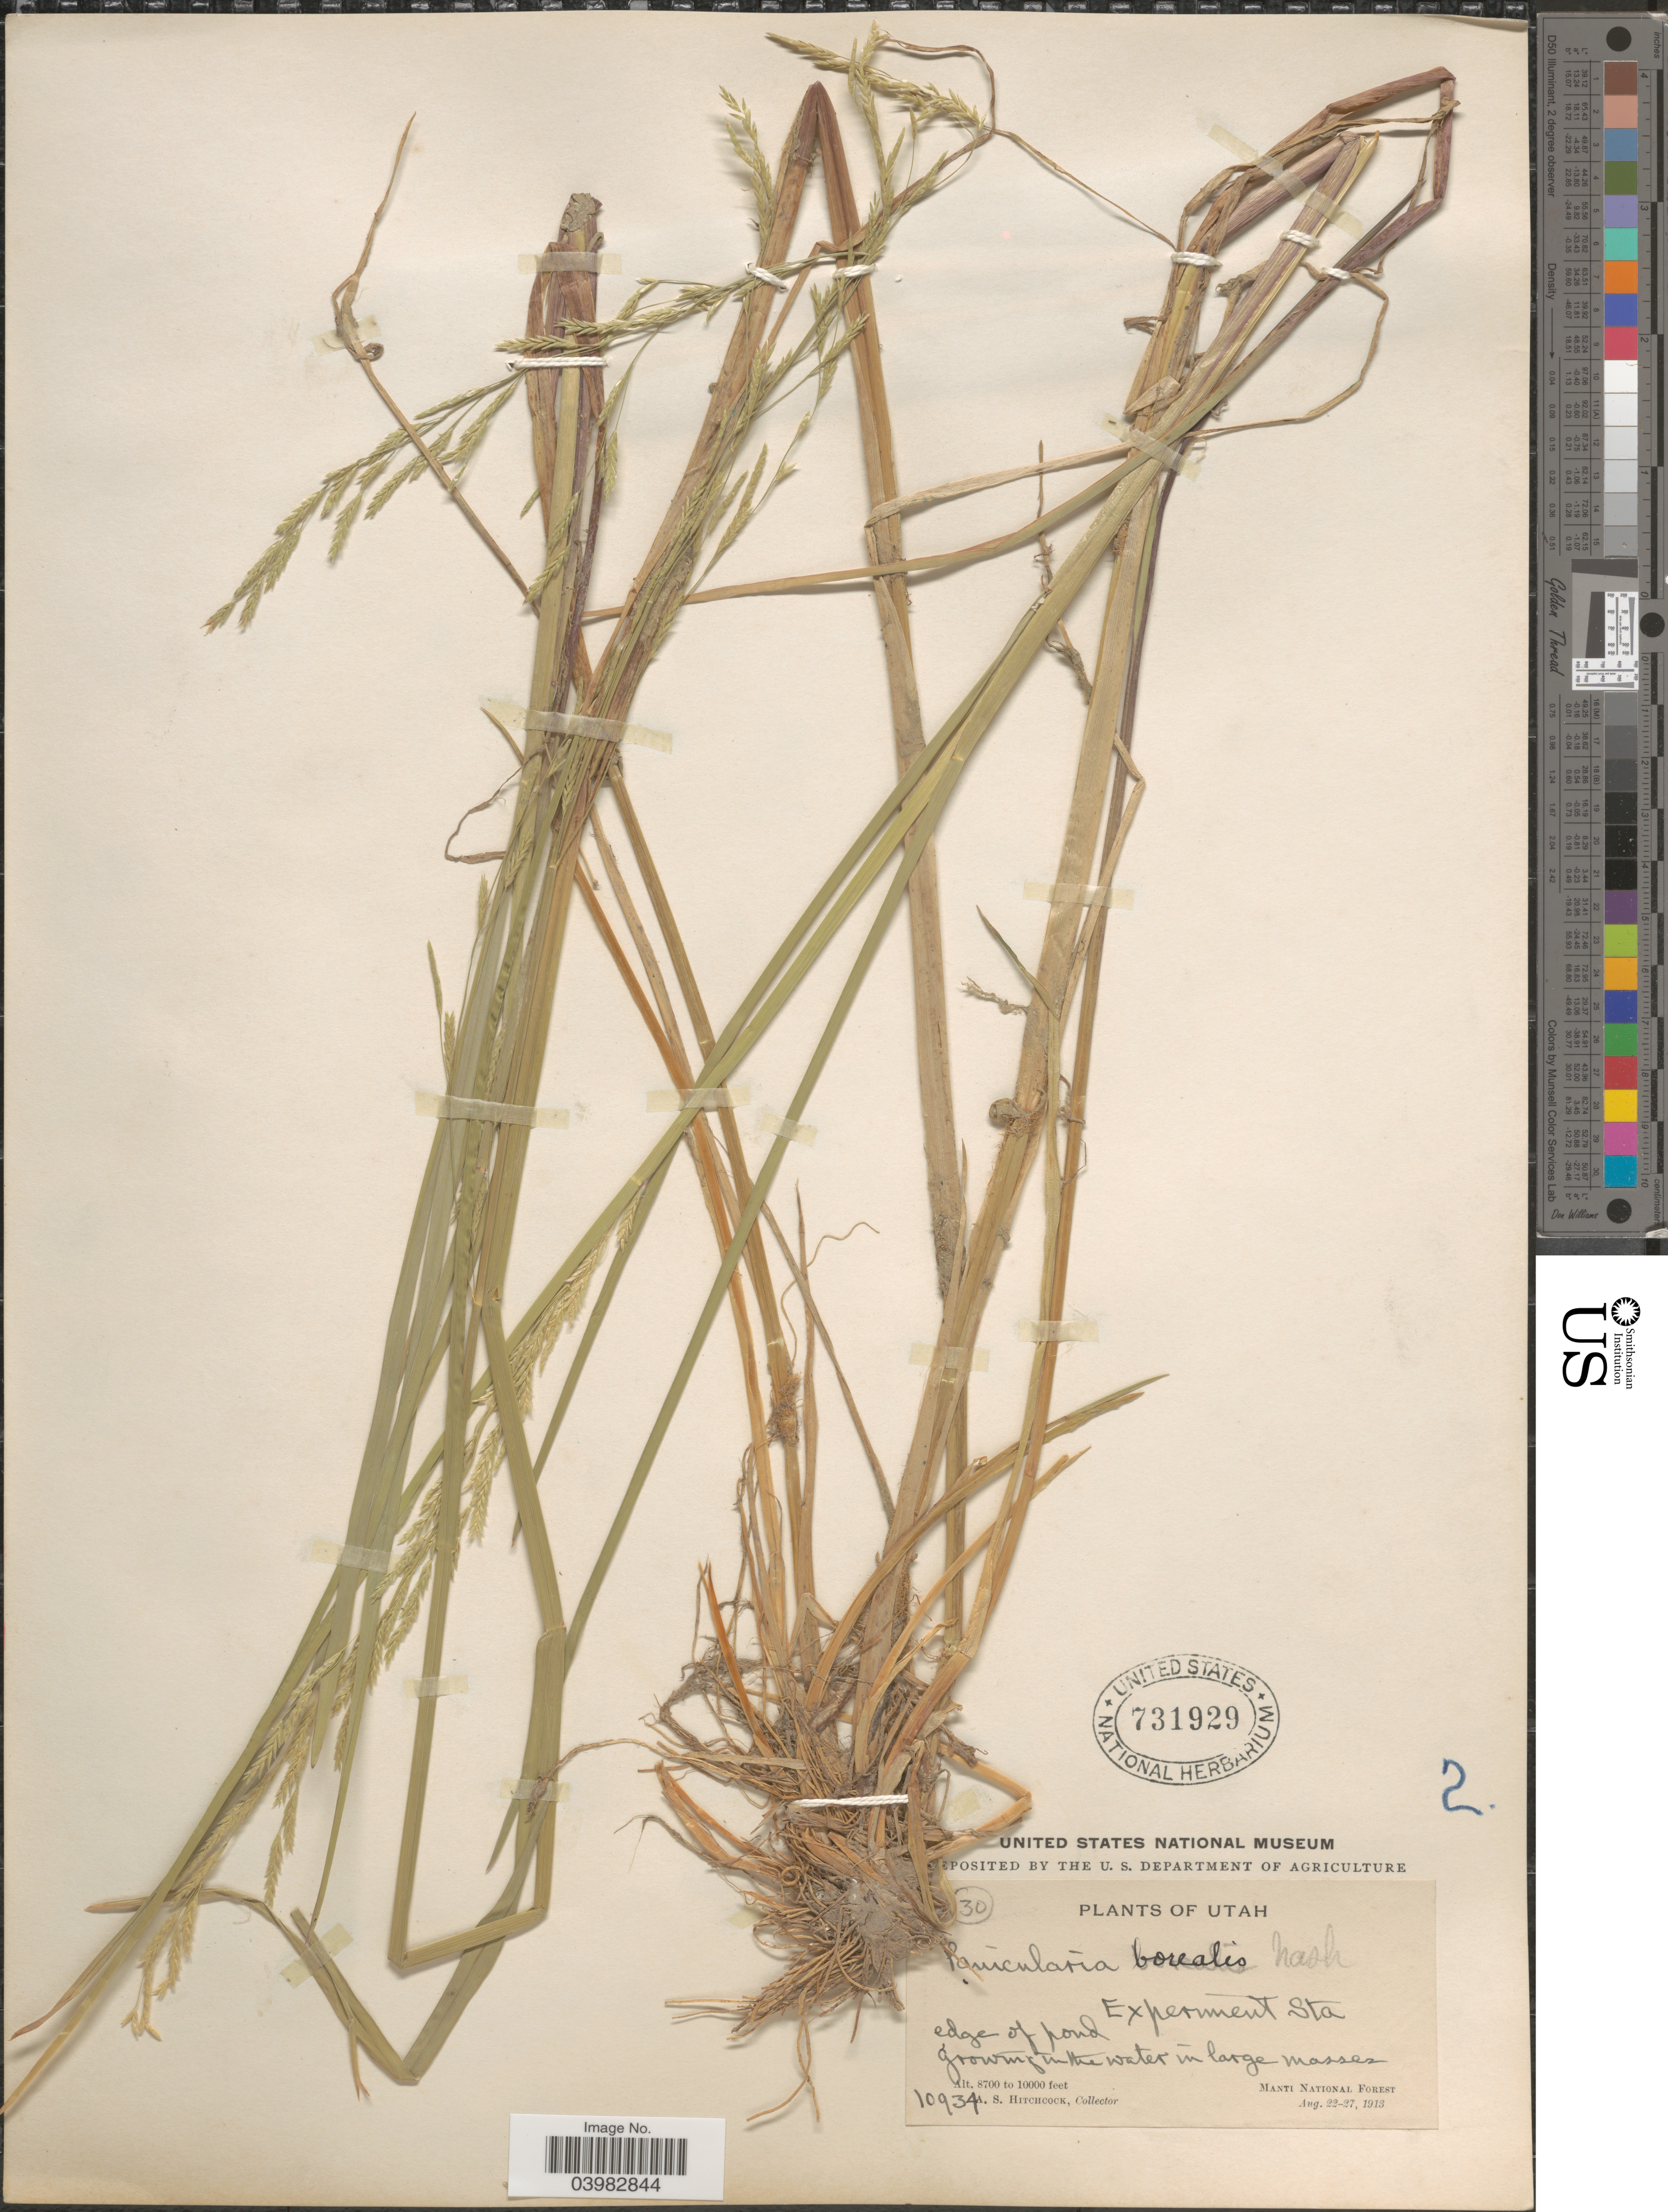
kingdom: Plantae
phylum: Tracheophyta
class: Liliopsida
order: Poales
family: Poaceae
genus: Glyceria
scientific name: Glyceria borealis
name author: (Nash) Batchelder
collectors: A. S. Hitchcock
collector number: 10934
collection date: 1913-08-22/1913-08-27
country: United States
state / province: Utah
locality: Experiment Sta. Manti National Forest.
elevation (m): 2652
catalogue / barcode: US 731929